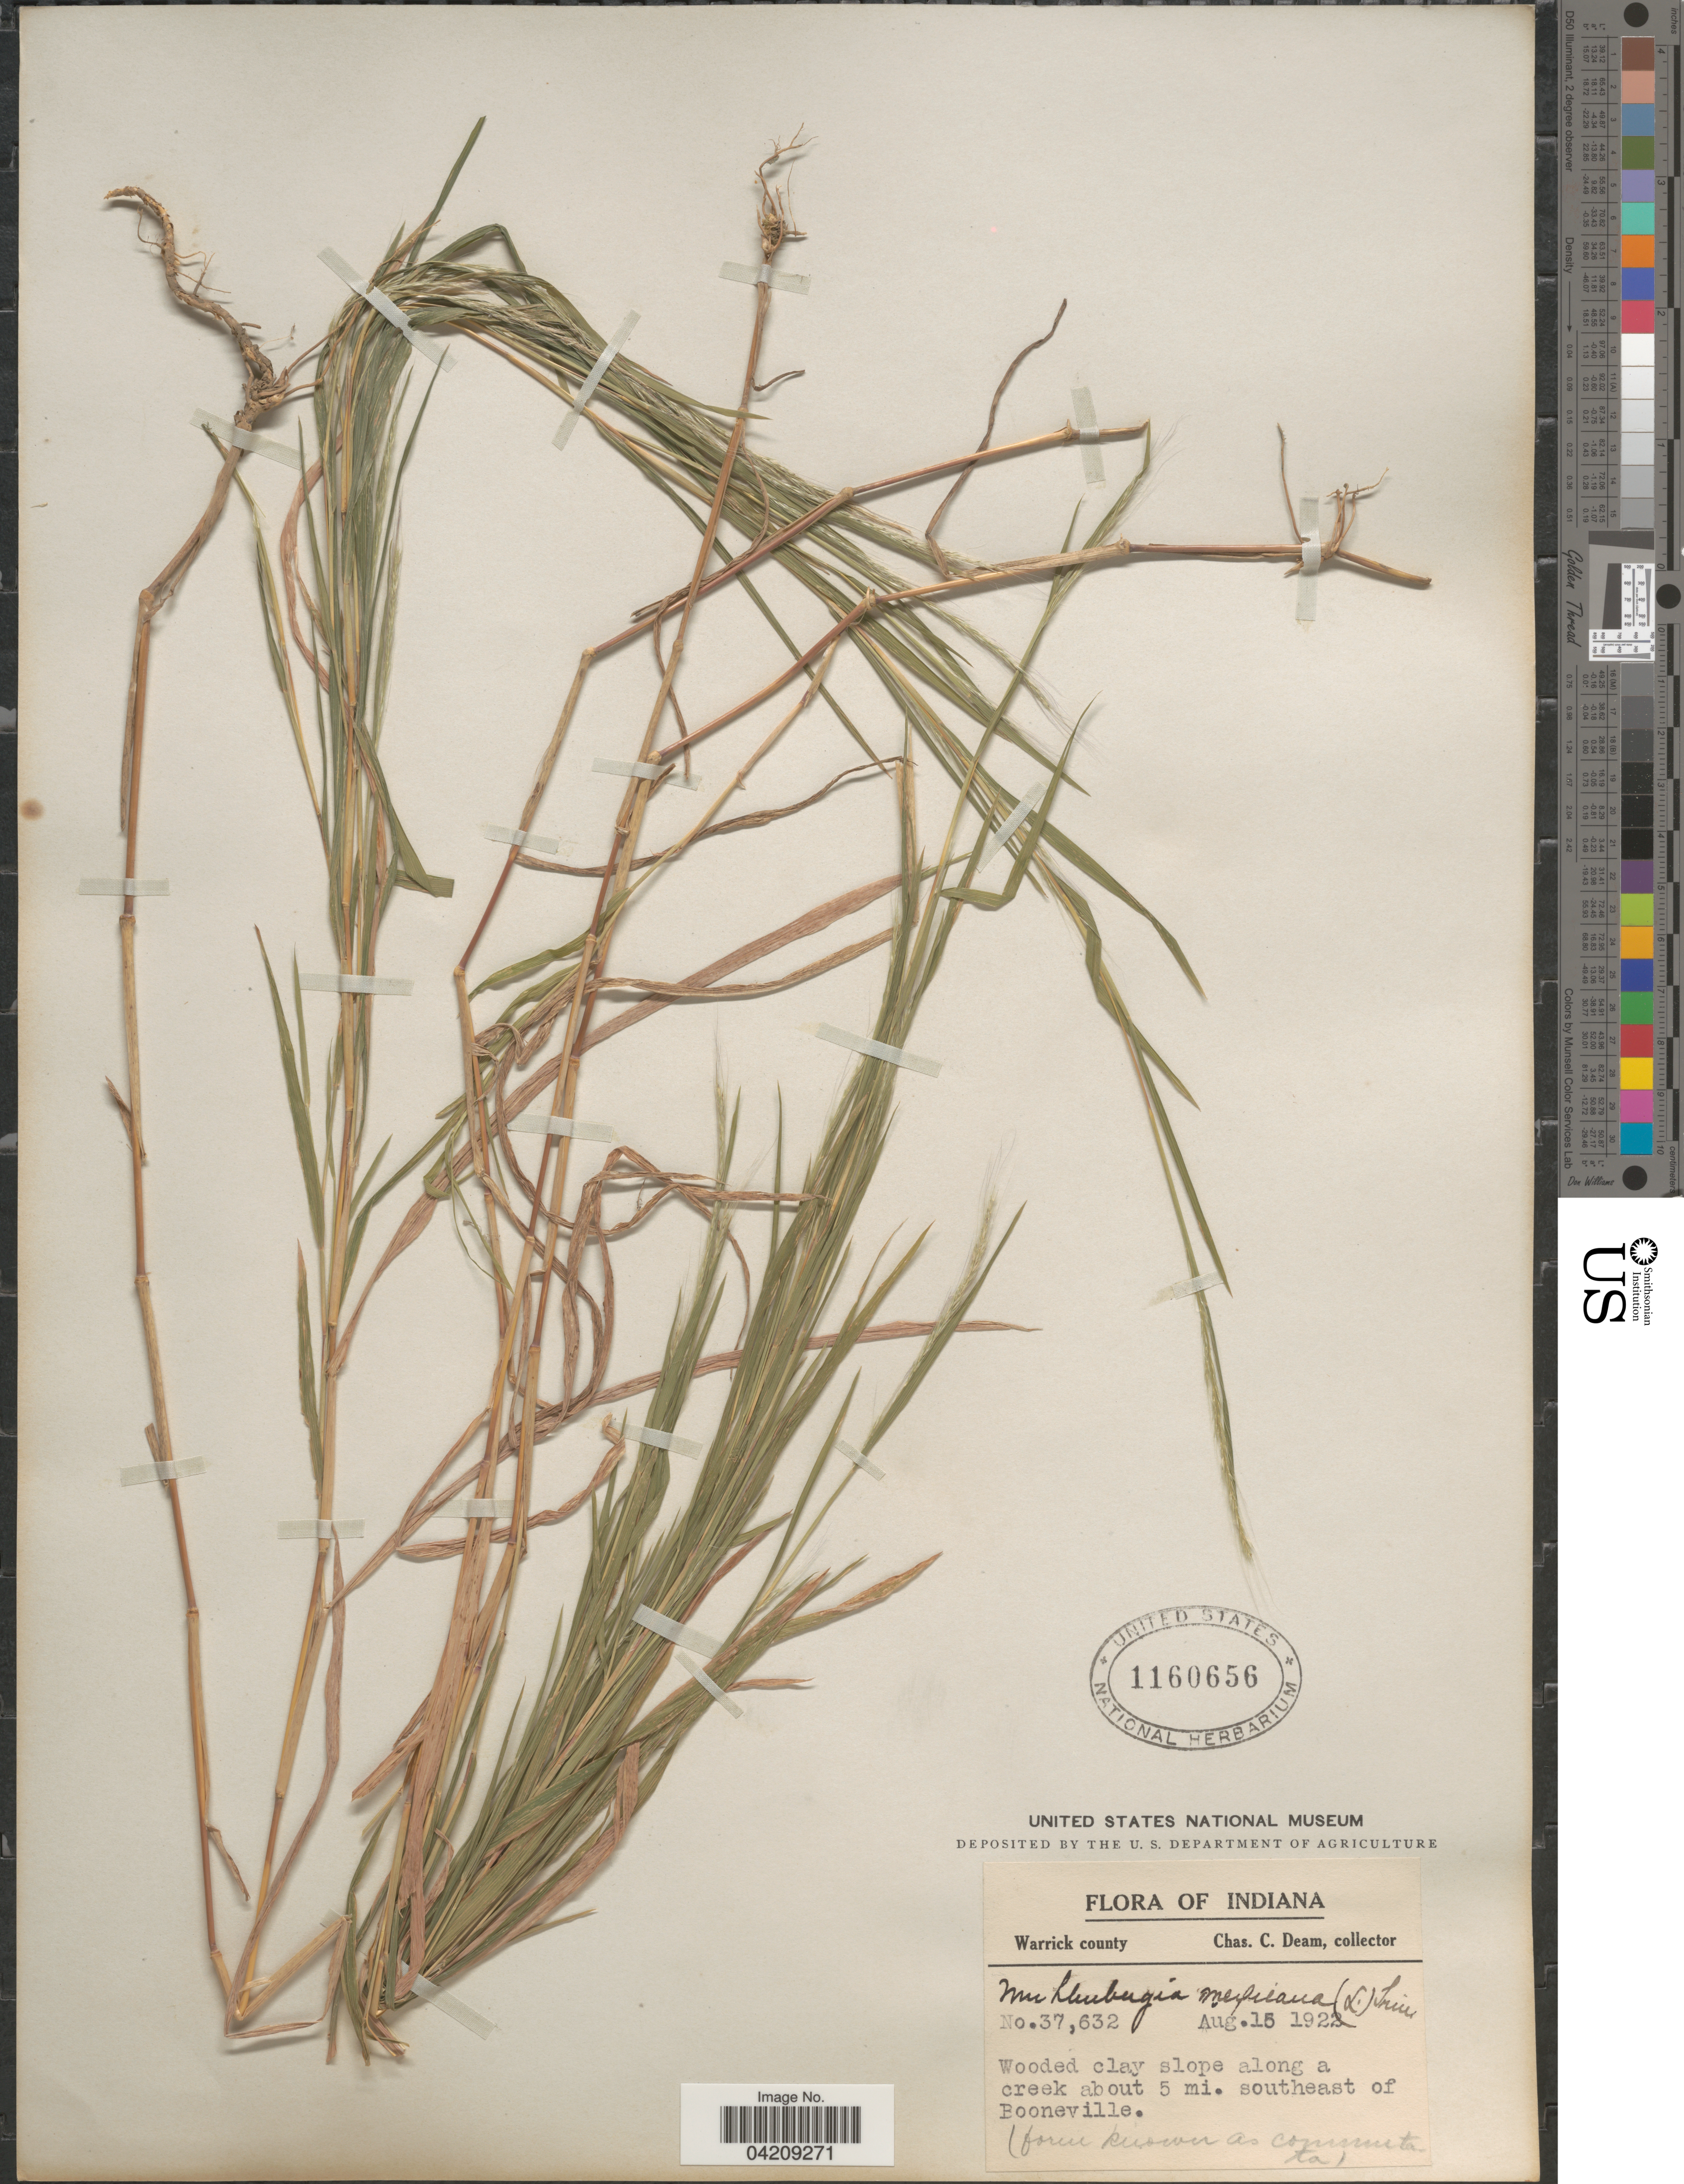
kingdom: Plantae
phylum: Tracheophyta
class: Liliopsida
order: Poales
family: Poaceae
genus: Muhlenbergia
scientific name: Muhlenbergia frondosa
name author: (Poir.) Fernald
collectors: C. C. Deam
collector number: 37632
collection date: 1922-08-15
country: United States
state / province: Indiana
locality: Warrick county. Wooded clay slope along a creek about 5 mi. southeast of Booneville.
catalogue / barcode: US 1160656